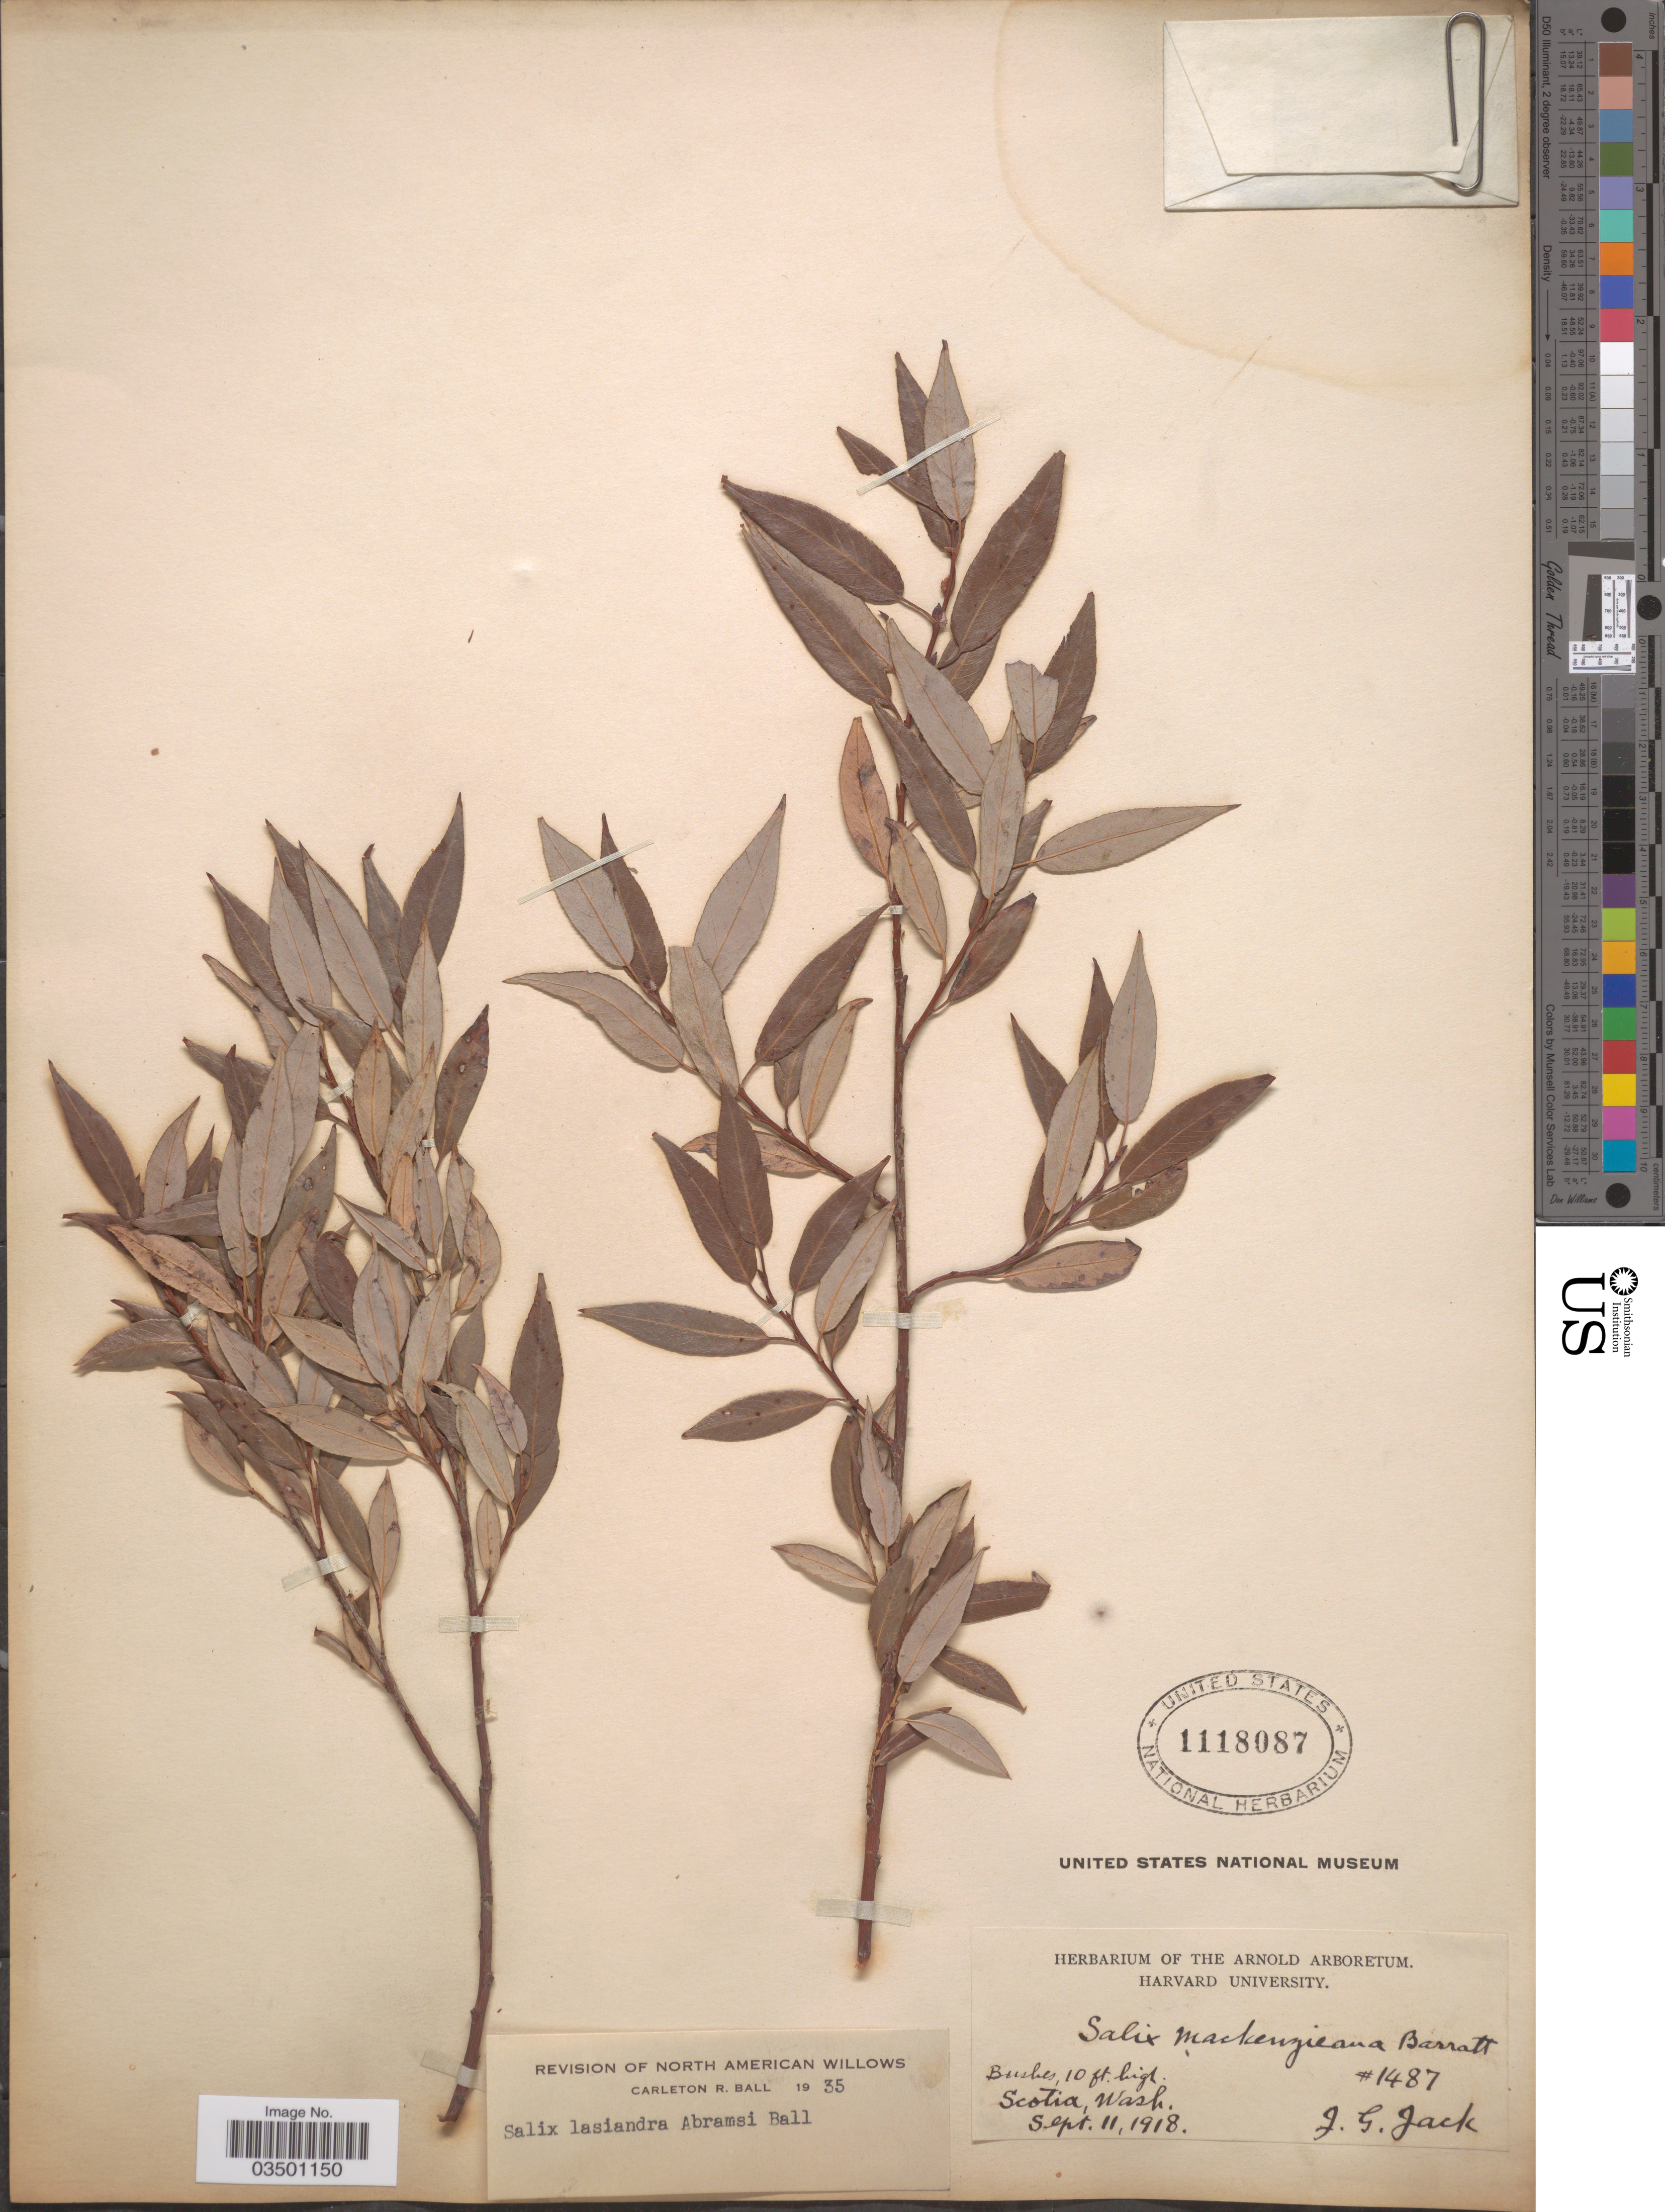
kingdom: Plantae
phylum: Tracheophyta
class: Magnoliopsida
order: Malpighiales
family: Salicaceae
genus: Salix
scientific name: Salix lasiandra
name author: Benth.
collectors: J. G. Jack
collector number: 1487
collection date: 1918-09-11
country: United States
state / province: Washington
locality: Scotia.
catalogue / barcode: US 1118087